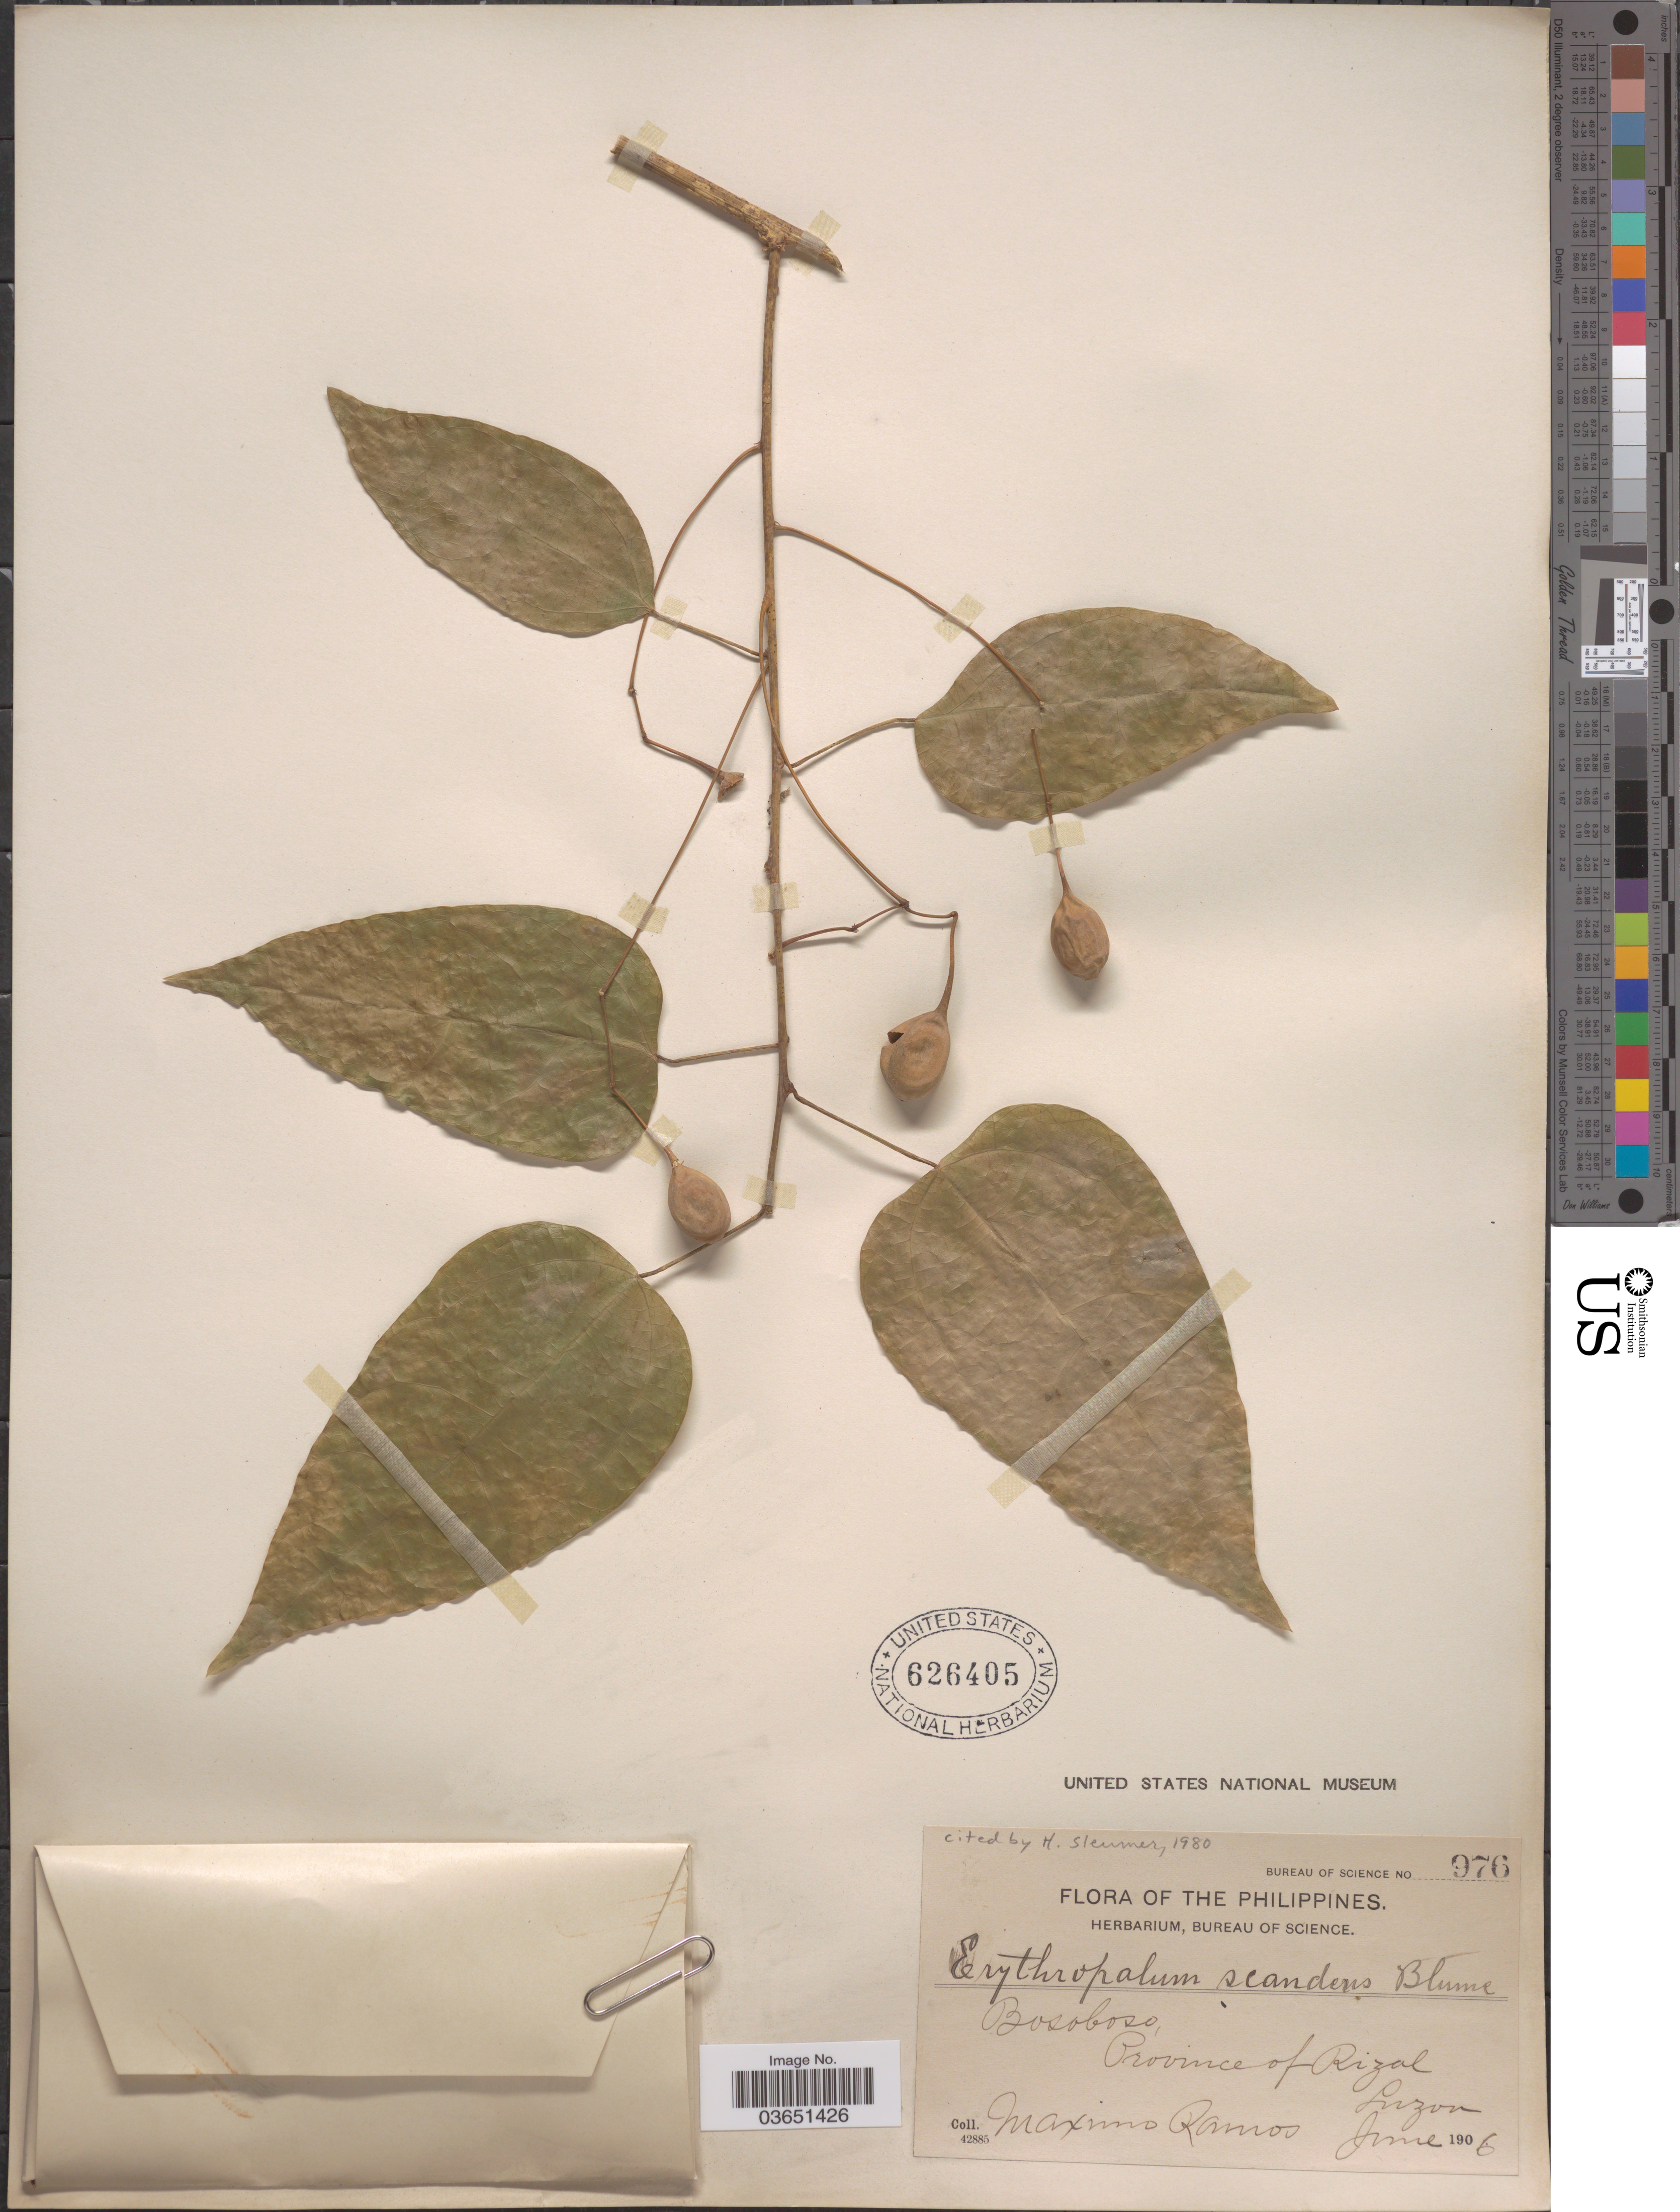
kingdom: Plantae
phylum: Tracheophyta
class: Magnoliopsida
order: Santalales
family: Erythropalaceae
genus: Erythropalum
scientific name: Erythropalum scandens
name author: Blume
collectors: M. Ramos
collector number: Bureau of Science 976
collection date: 1906-06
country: Philippines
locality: Bosoboso, Province of Rizal. Luzon.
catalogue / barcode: US 626405